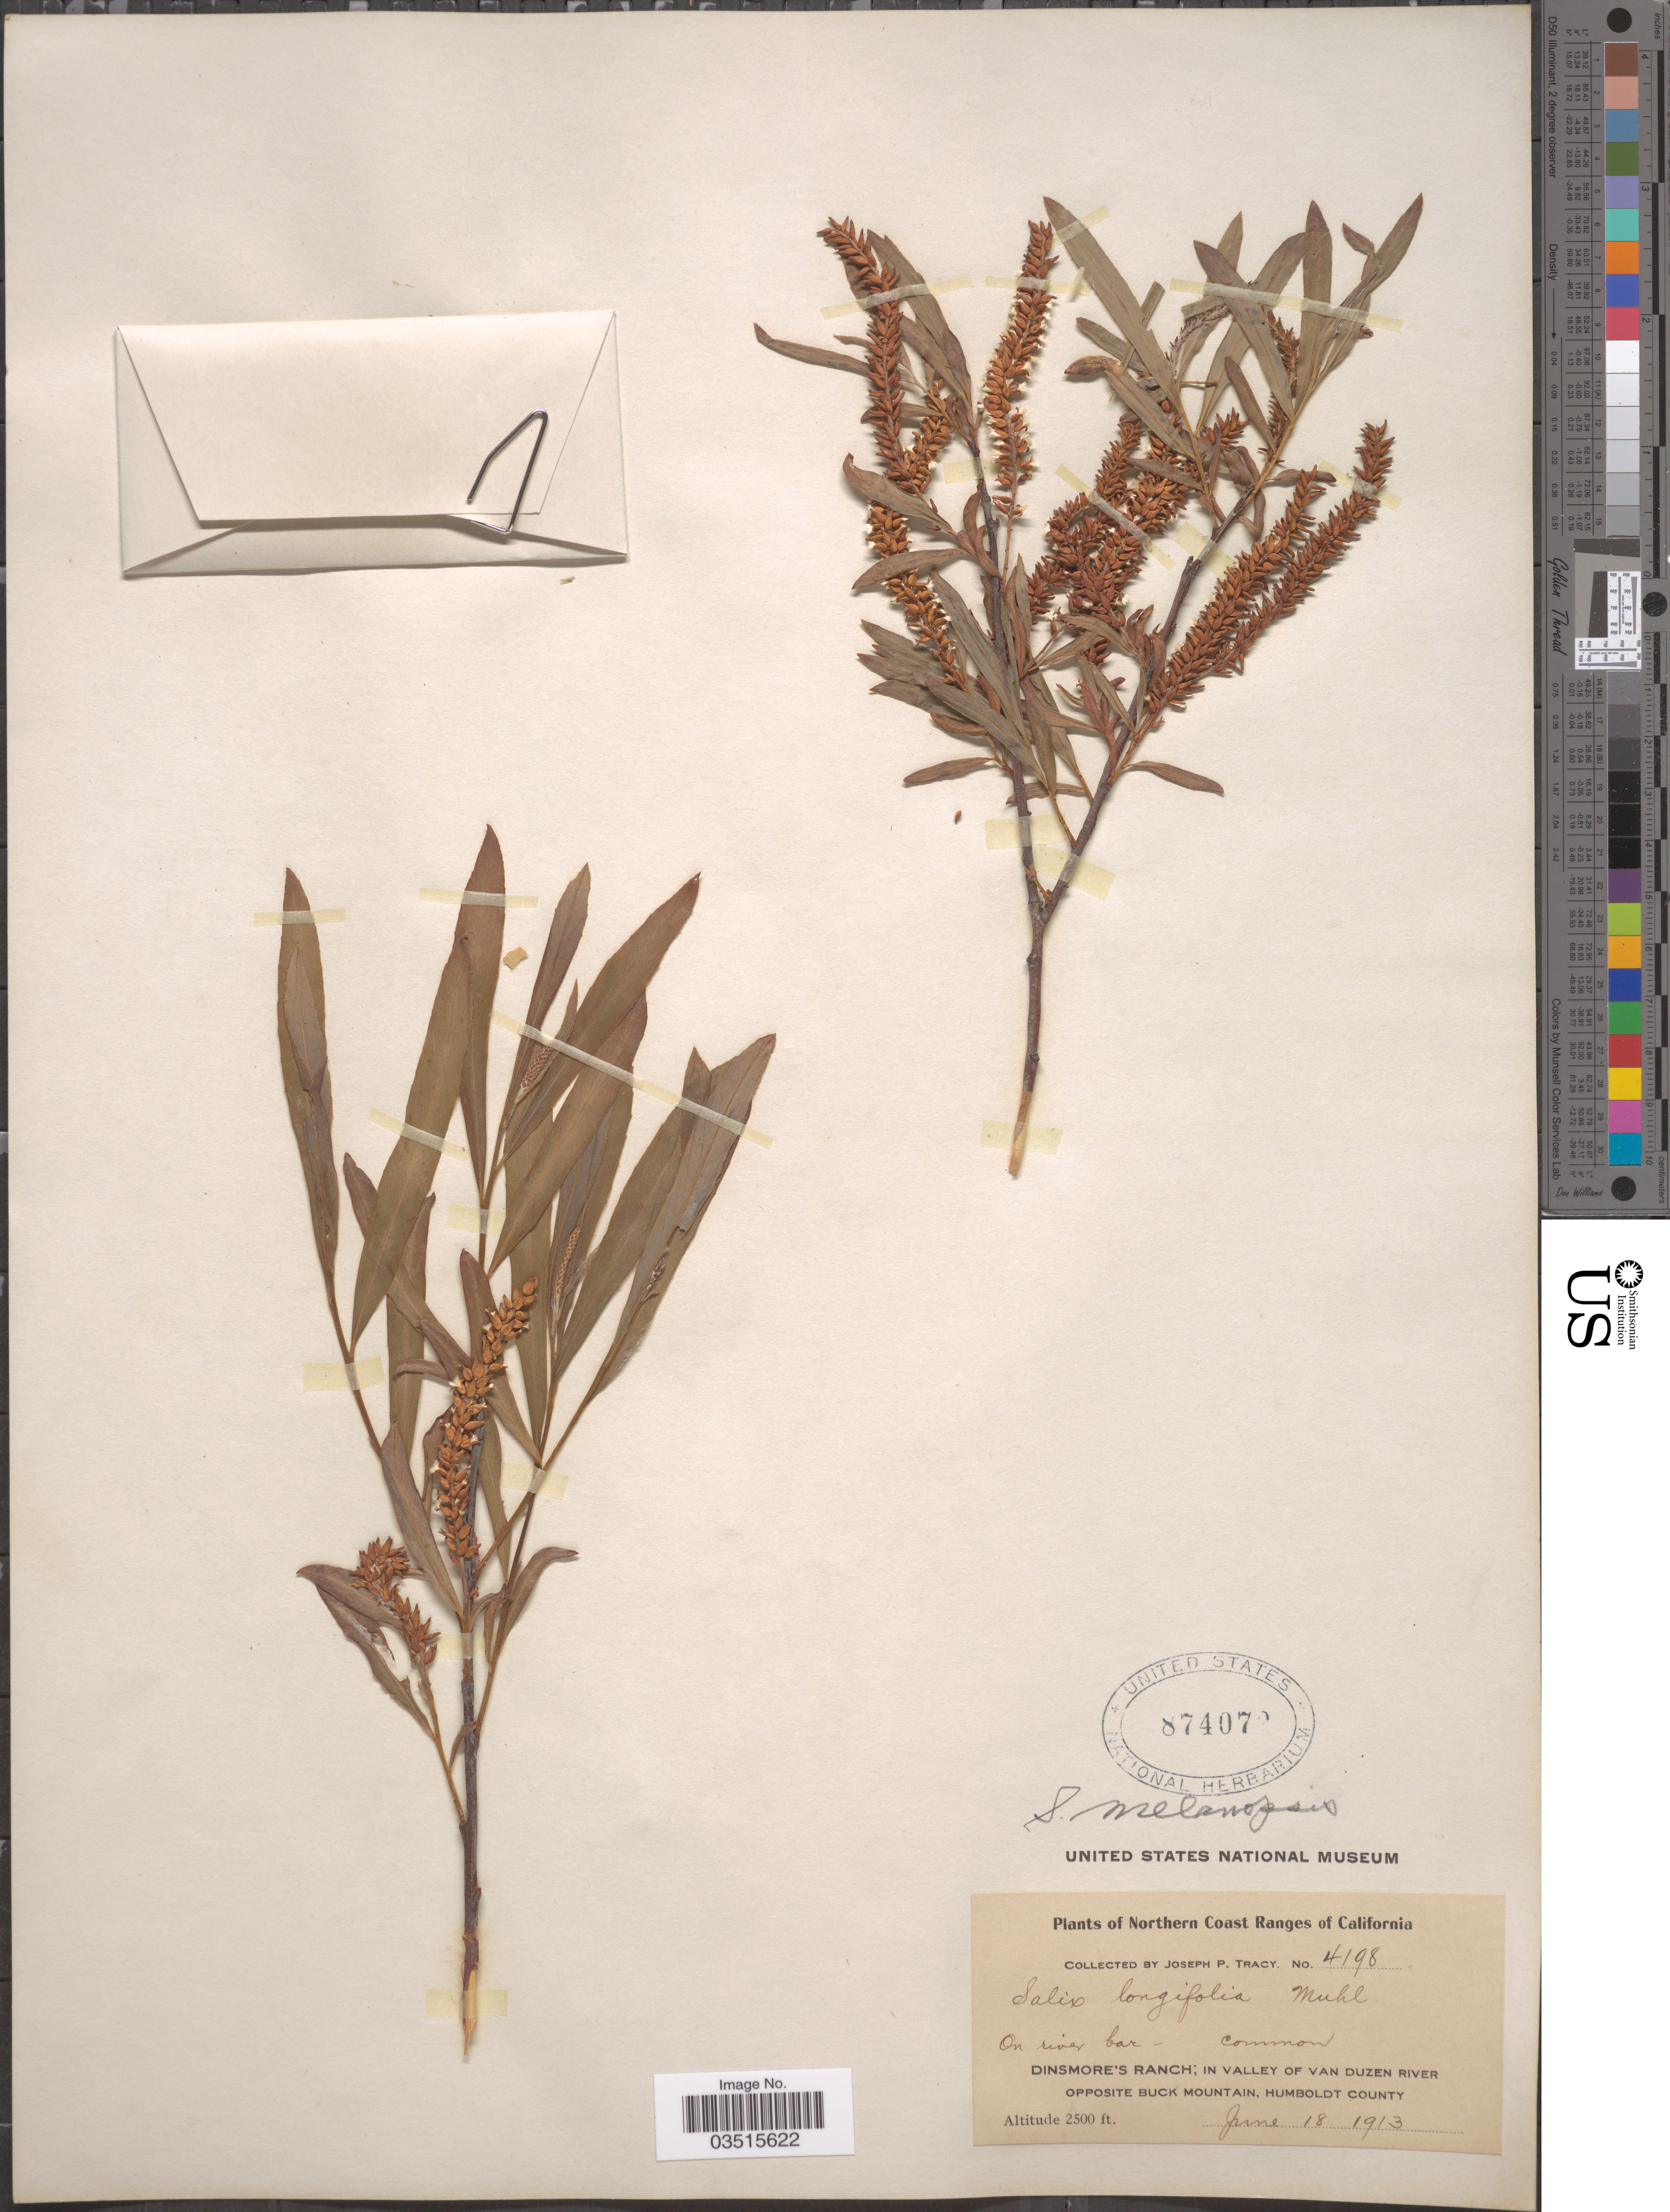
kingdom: Plantae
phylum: Tracheophyta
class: Magnoliopsida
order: Malpighiales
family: Salicaceae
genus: Salix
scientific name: Salix melanopsis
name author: Nutt.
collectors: J. Tracy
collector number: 4198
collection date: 1913-06-18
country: United States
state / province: California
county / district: Humboldt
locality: Northern Coast Ranges of California. Dinsmore's Ranch; in valley of van Duzen River. Opposite Buck Mountain, Humboldt County.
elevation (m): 762